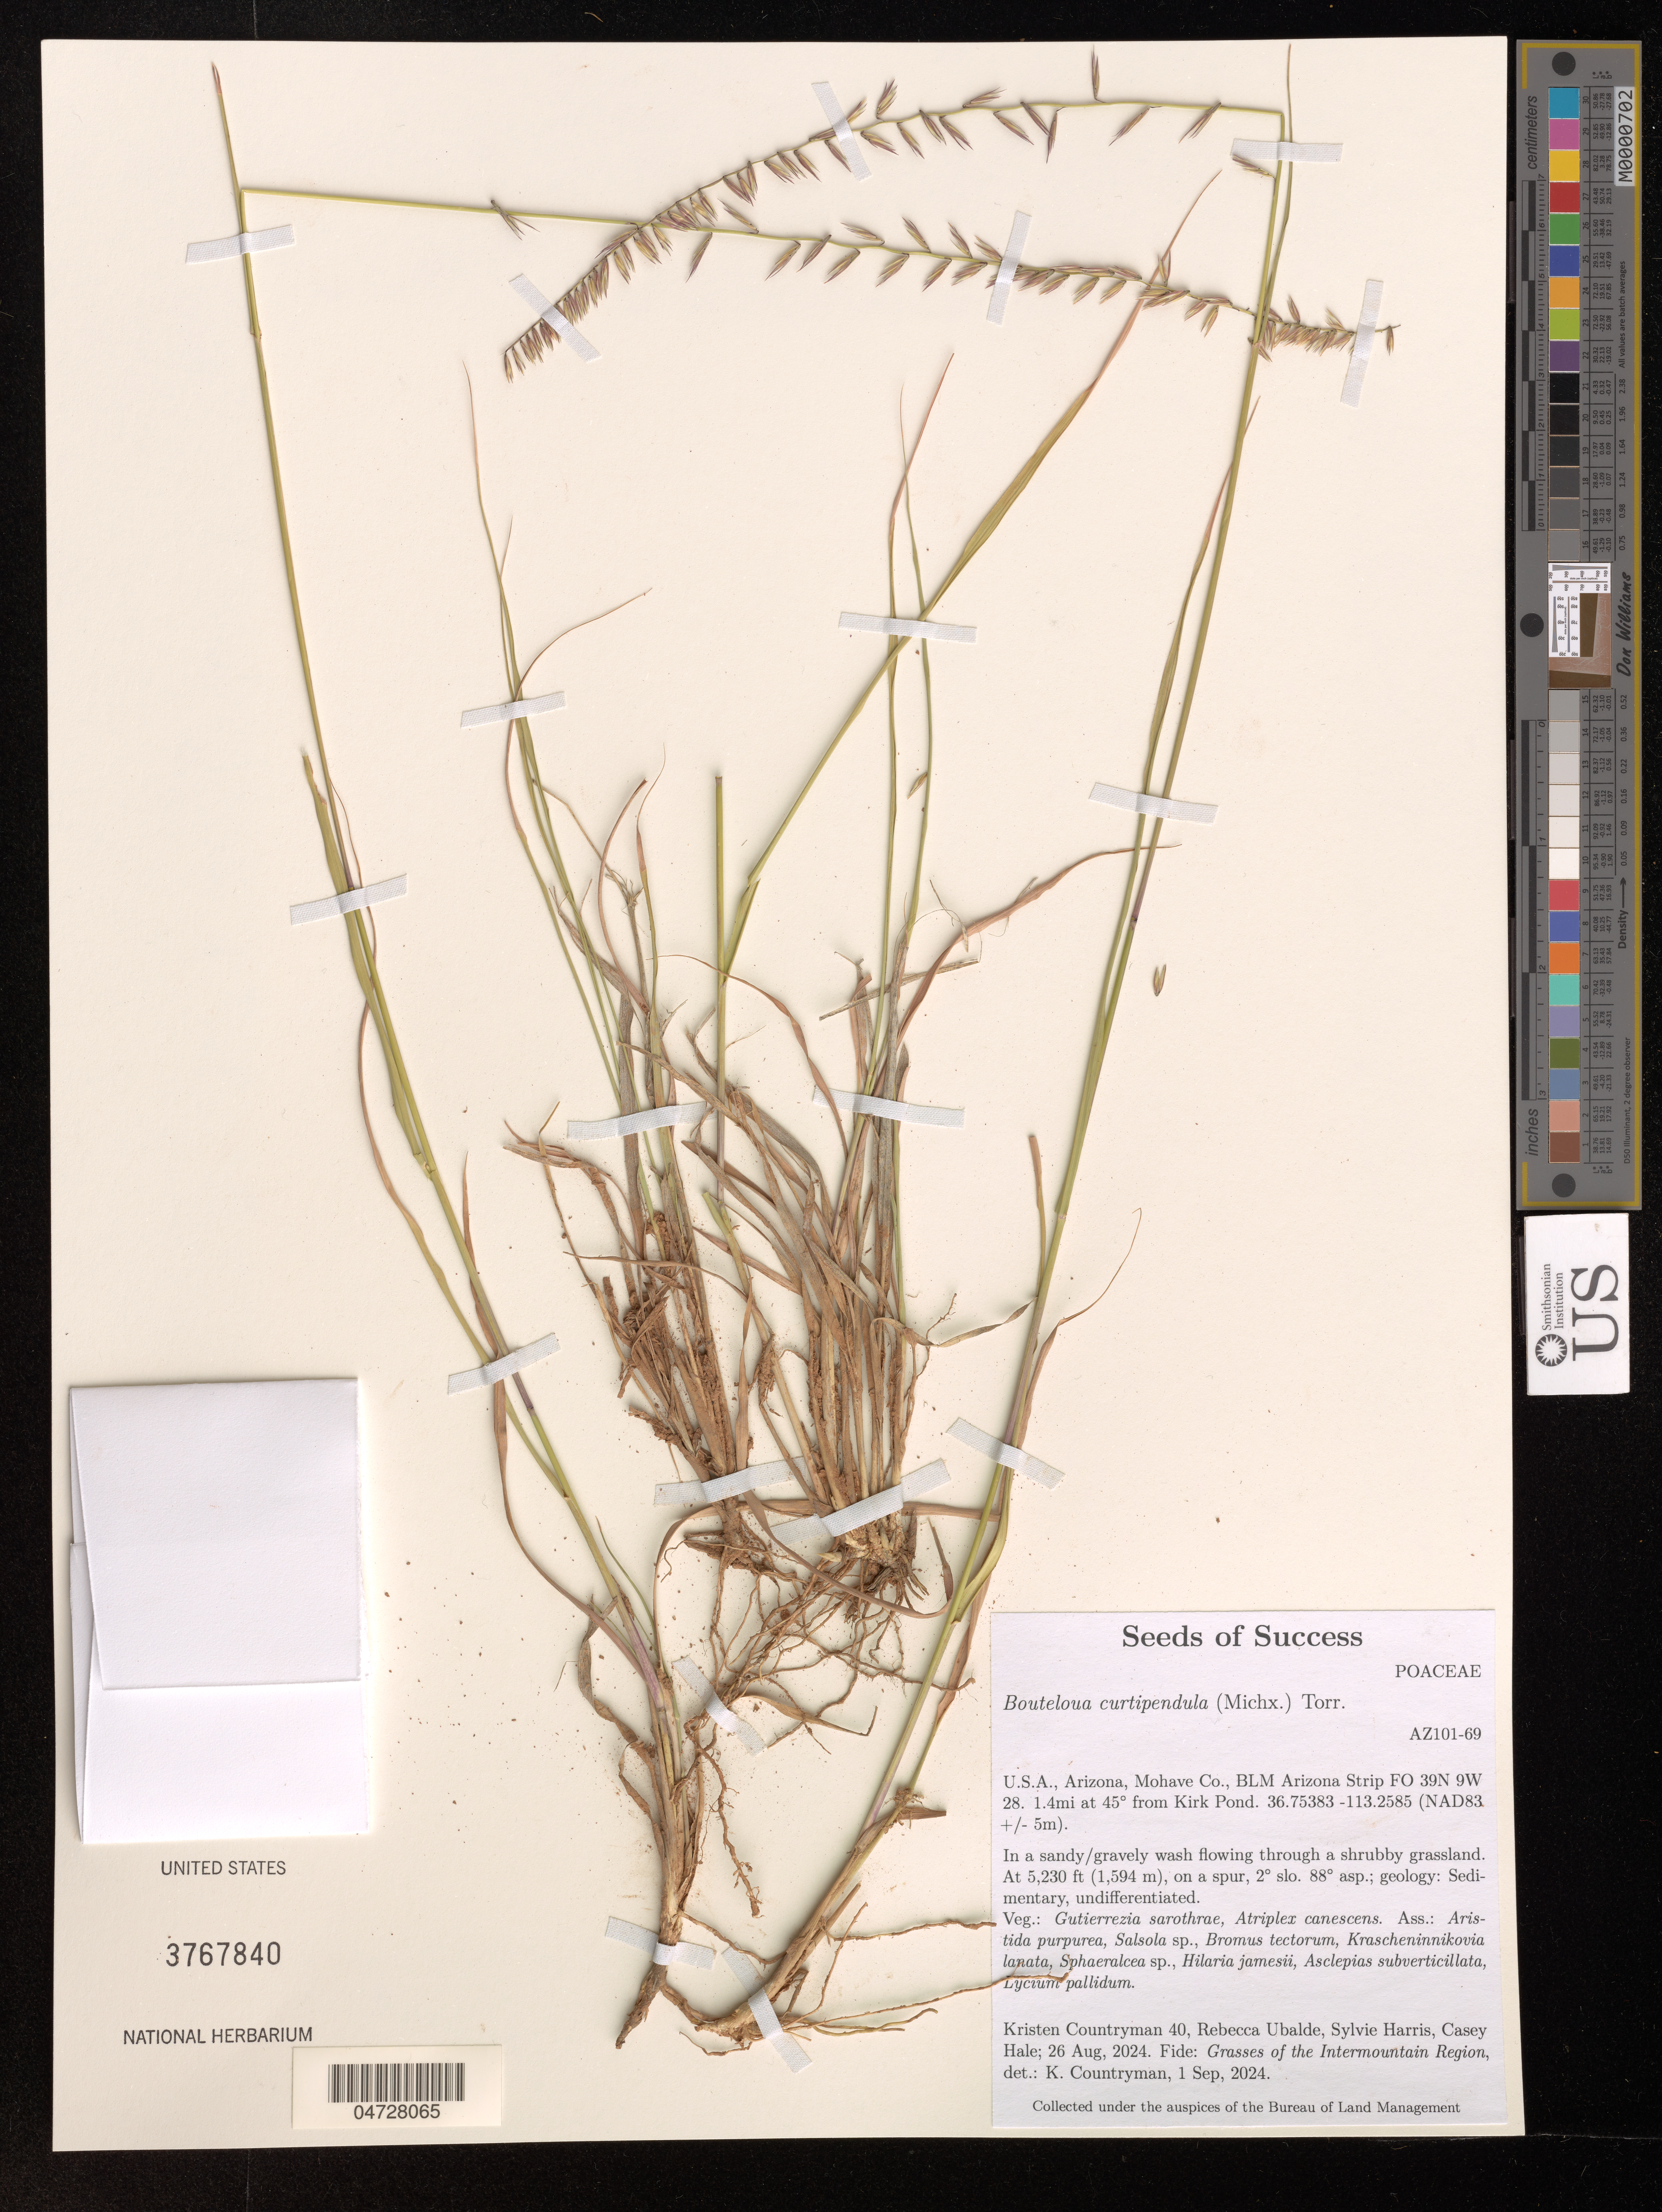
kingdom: Plantae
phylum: Tracheophyta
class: Liliopsida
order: Poales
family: Poaceae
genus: Bouteloua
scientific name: Bouteloua curtipendula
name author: (Michx.) Torr.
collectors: K. Countryman, R. Ubalde & S. Harris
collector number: AZ101-69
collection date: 2024-08-26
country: United States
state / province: Arizona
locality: Mohave Co., BLM Arizona Strip FO 39 N 9W 28. 1.4 mi at 45° from Kirk Pond.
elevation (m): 1594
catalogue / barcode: US 3767840